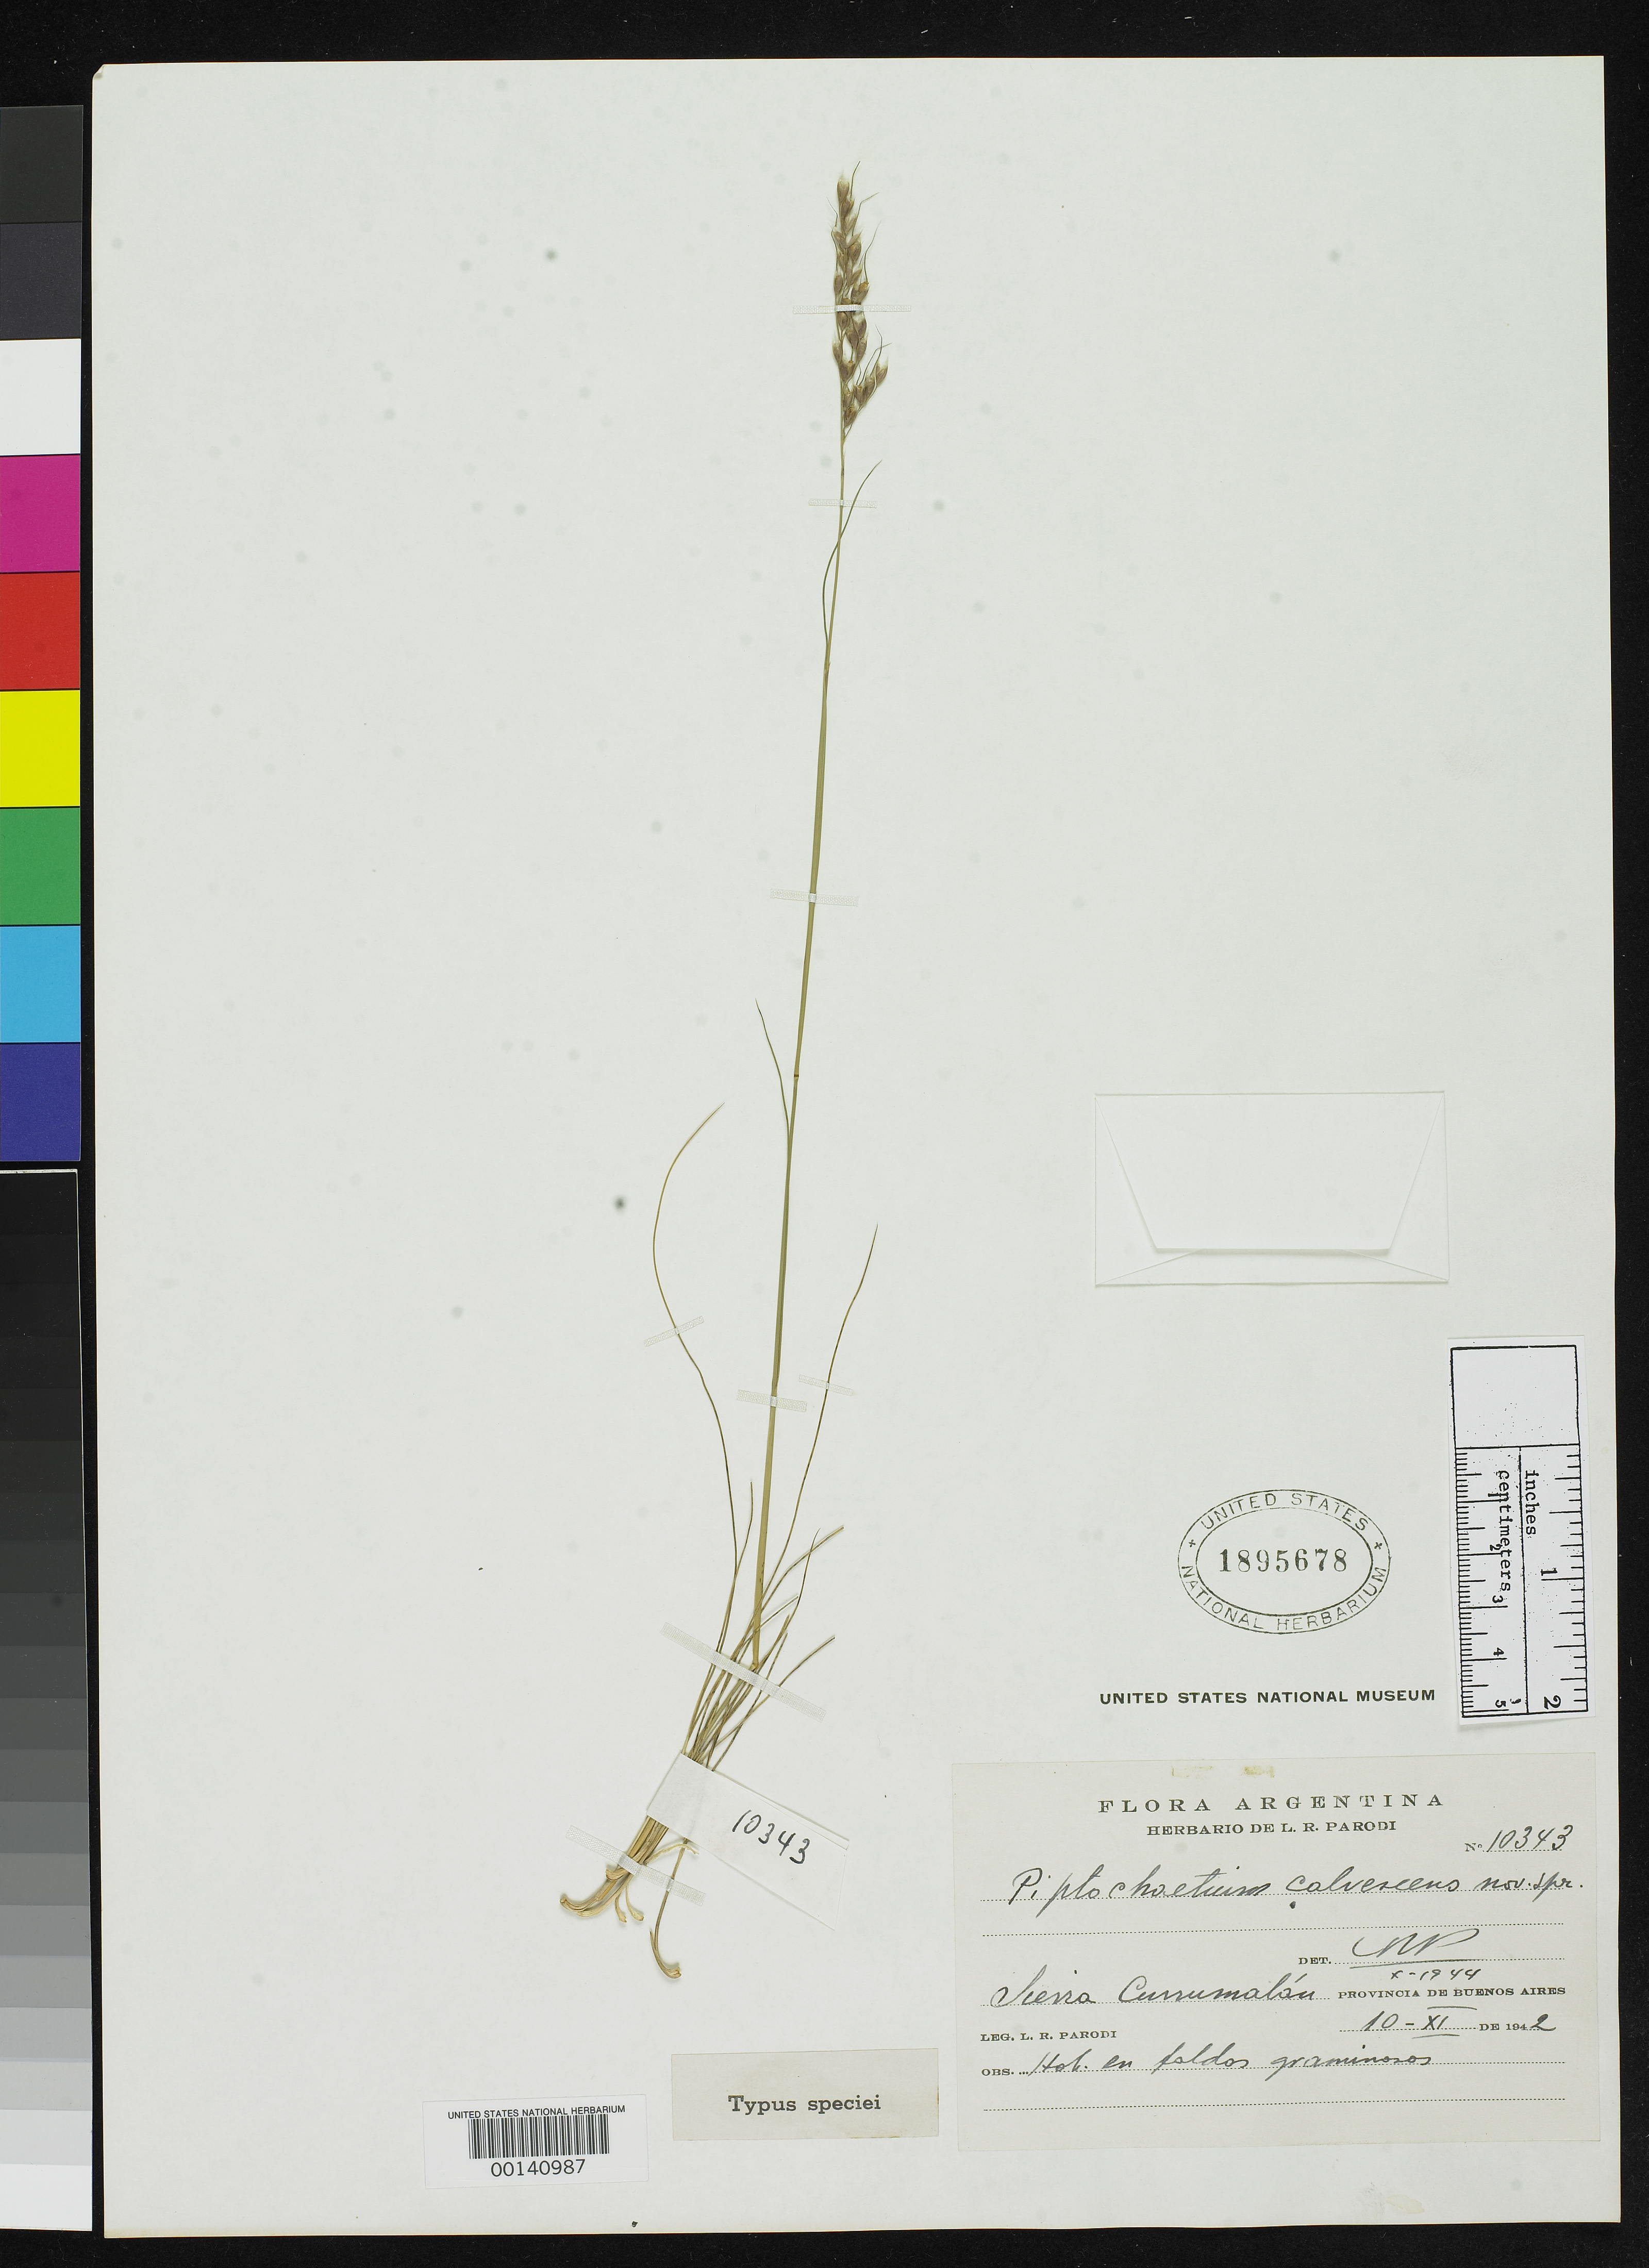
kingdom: Plantae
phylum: Tracheophyta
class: Liliopsida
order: Poales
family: Poaceae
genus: Piptochaetium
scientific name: Piptochaetium calvescens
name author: Parodi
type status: Isotype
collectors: L. R. Parodi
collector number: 10343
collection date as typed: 10 Nov 1942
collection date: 1942-11-10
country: Argentina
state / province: Buenos Aires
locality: Sierra Currumalan.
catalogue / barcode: US 1895678